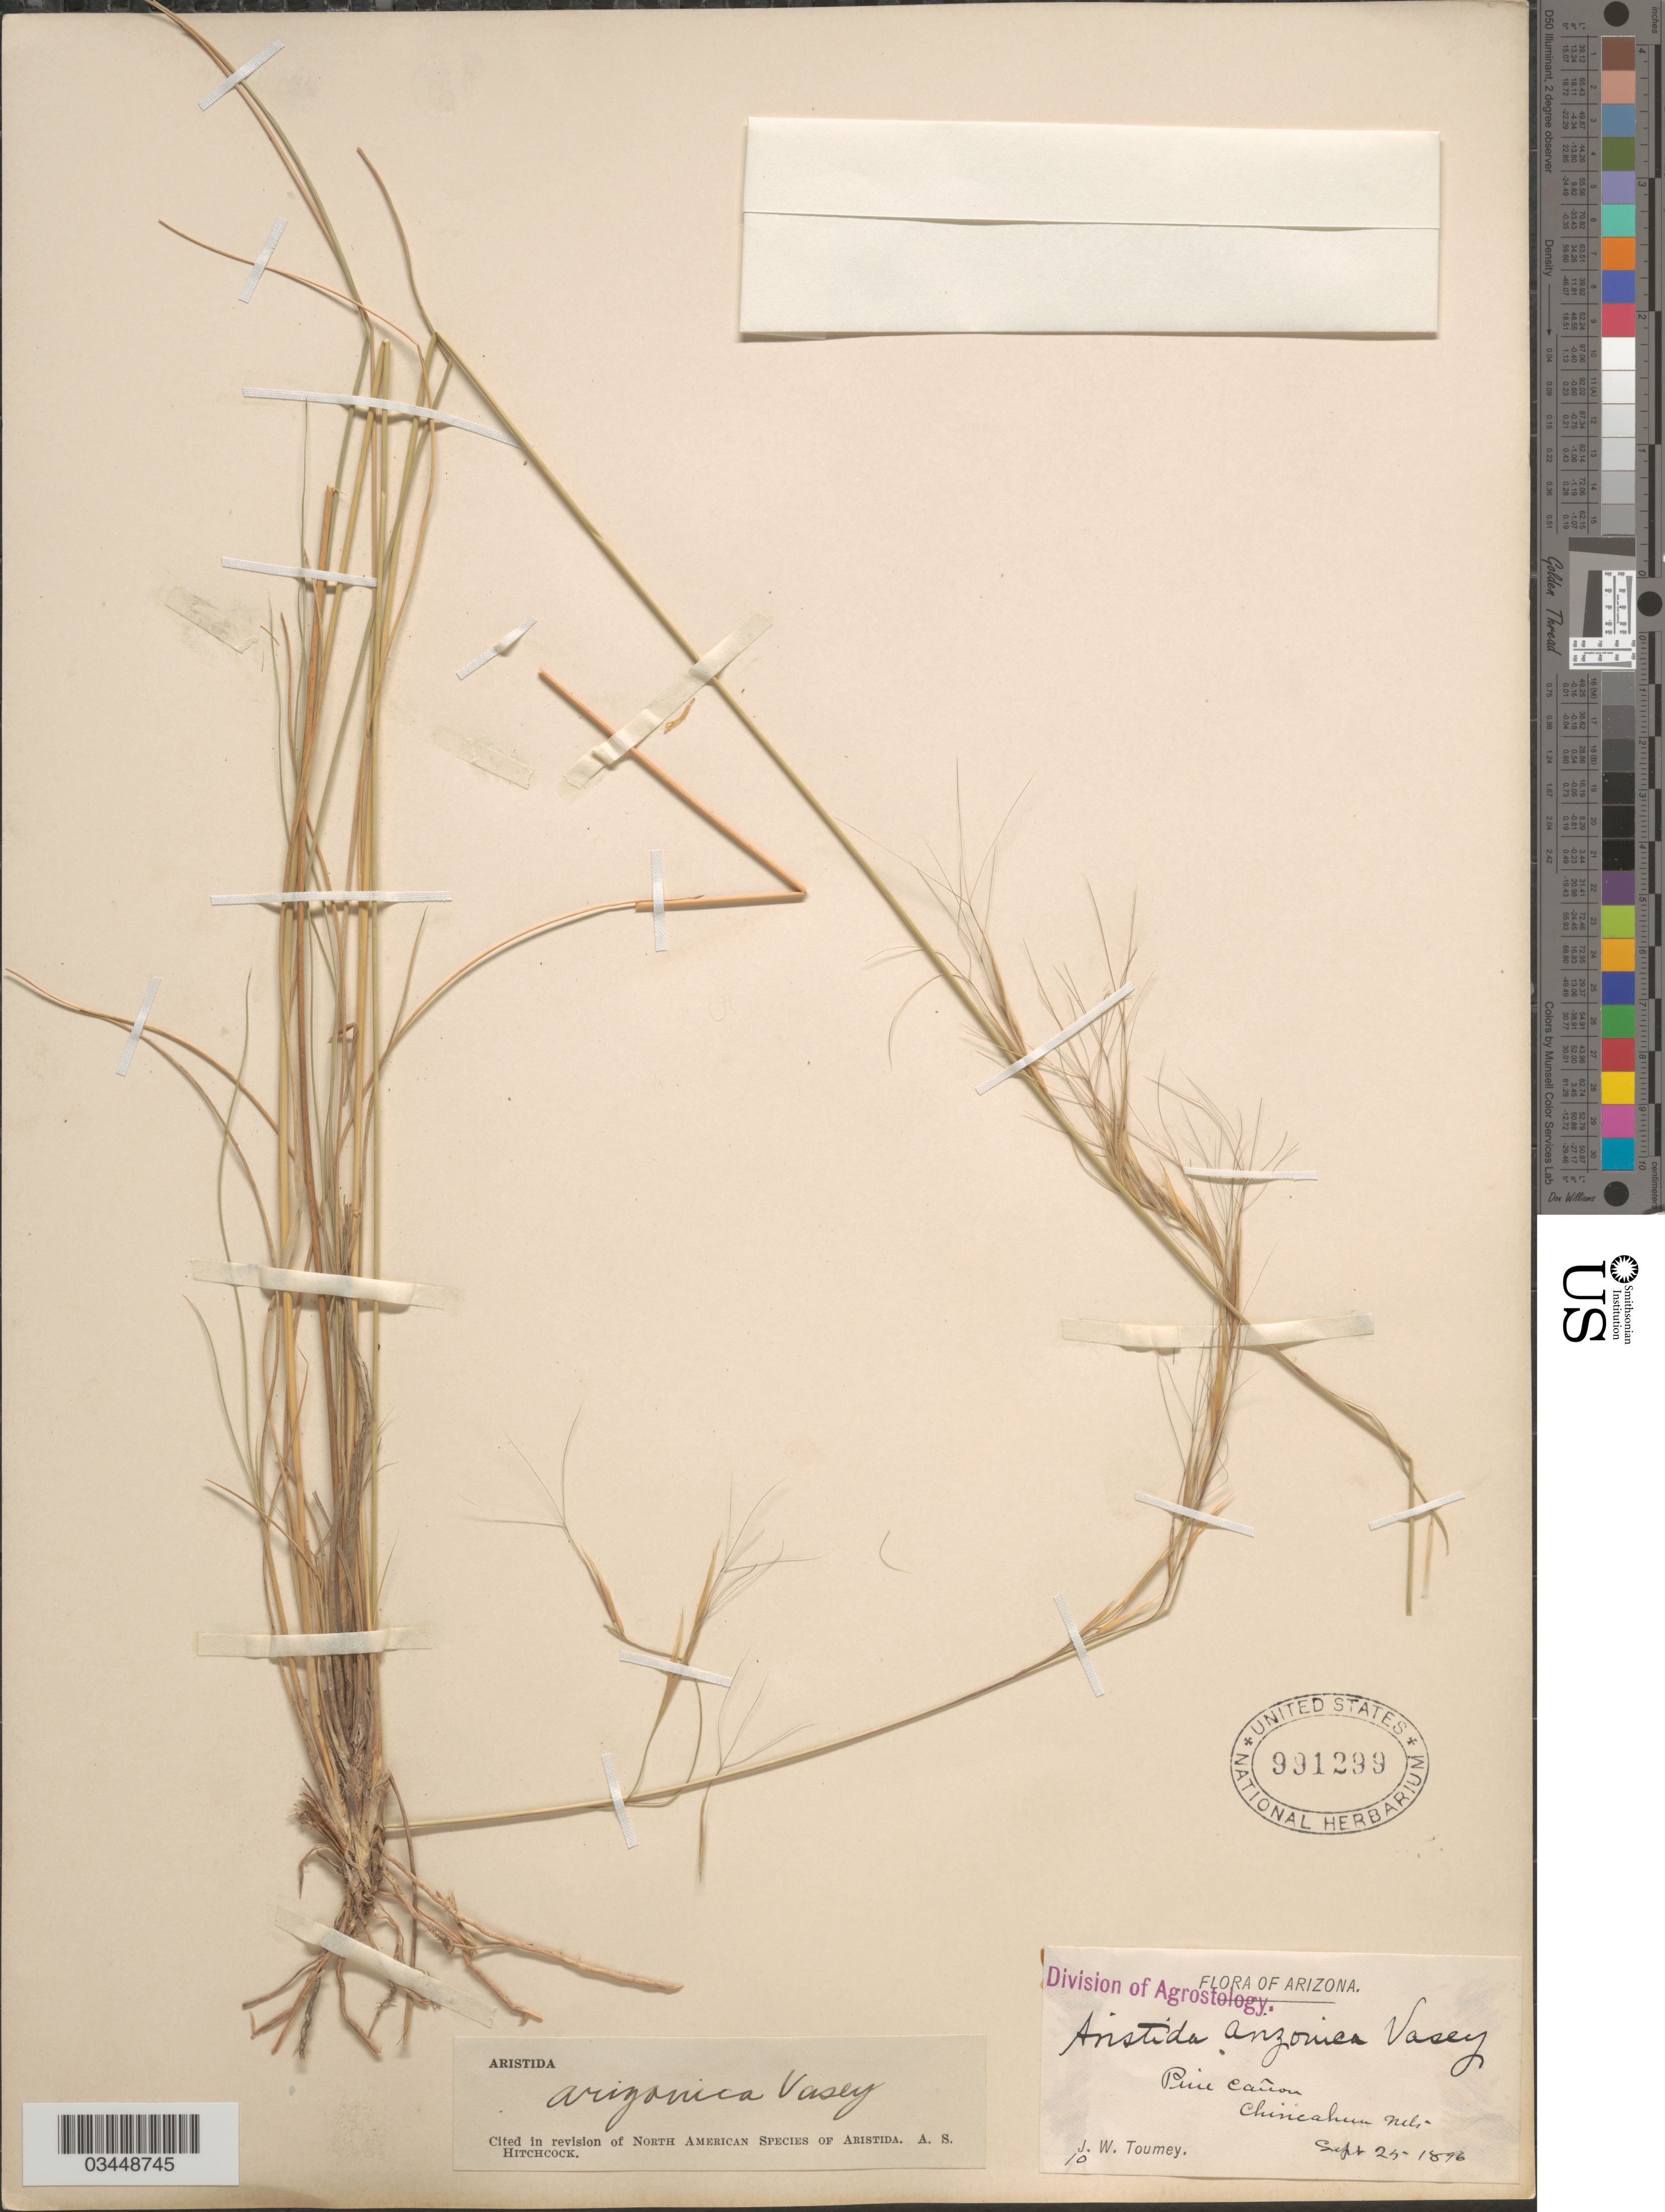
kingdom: Plantae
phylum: Tracheophyta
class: Liliopsida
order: Poales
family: Poaceae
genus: Aristida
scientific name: Aristida arizonica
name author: Vasey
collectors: J. W. Toumey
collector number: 10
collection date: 1896-09-25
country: United States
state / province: Arizona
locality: Pine cañon. Chiricahua Mts.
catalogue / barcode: US 991299